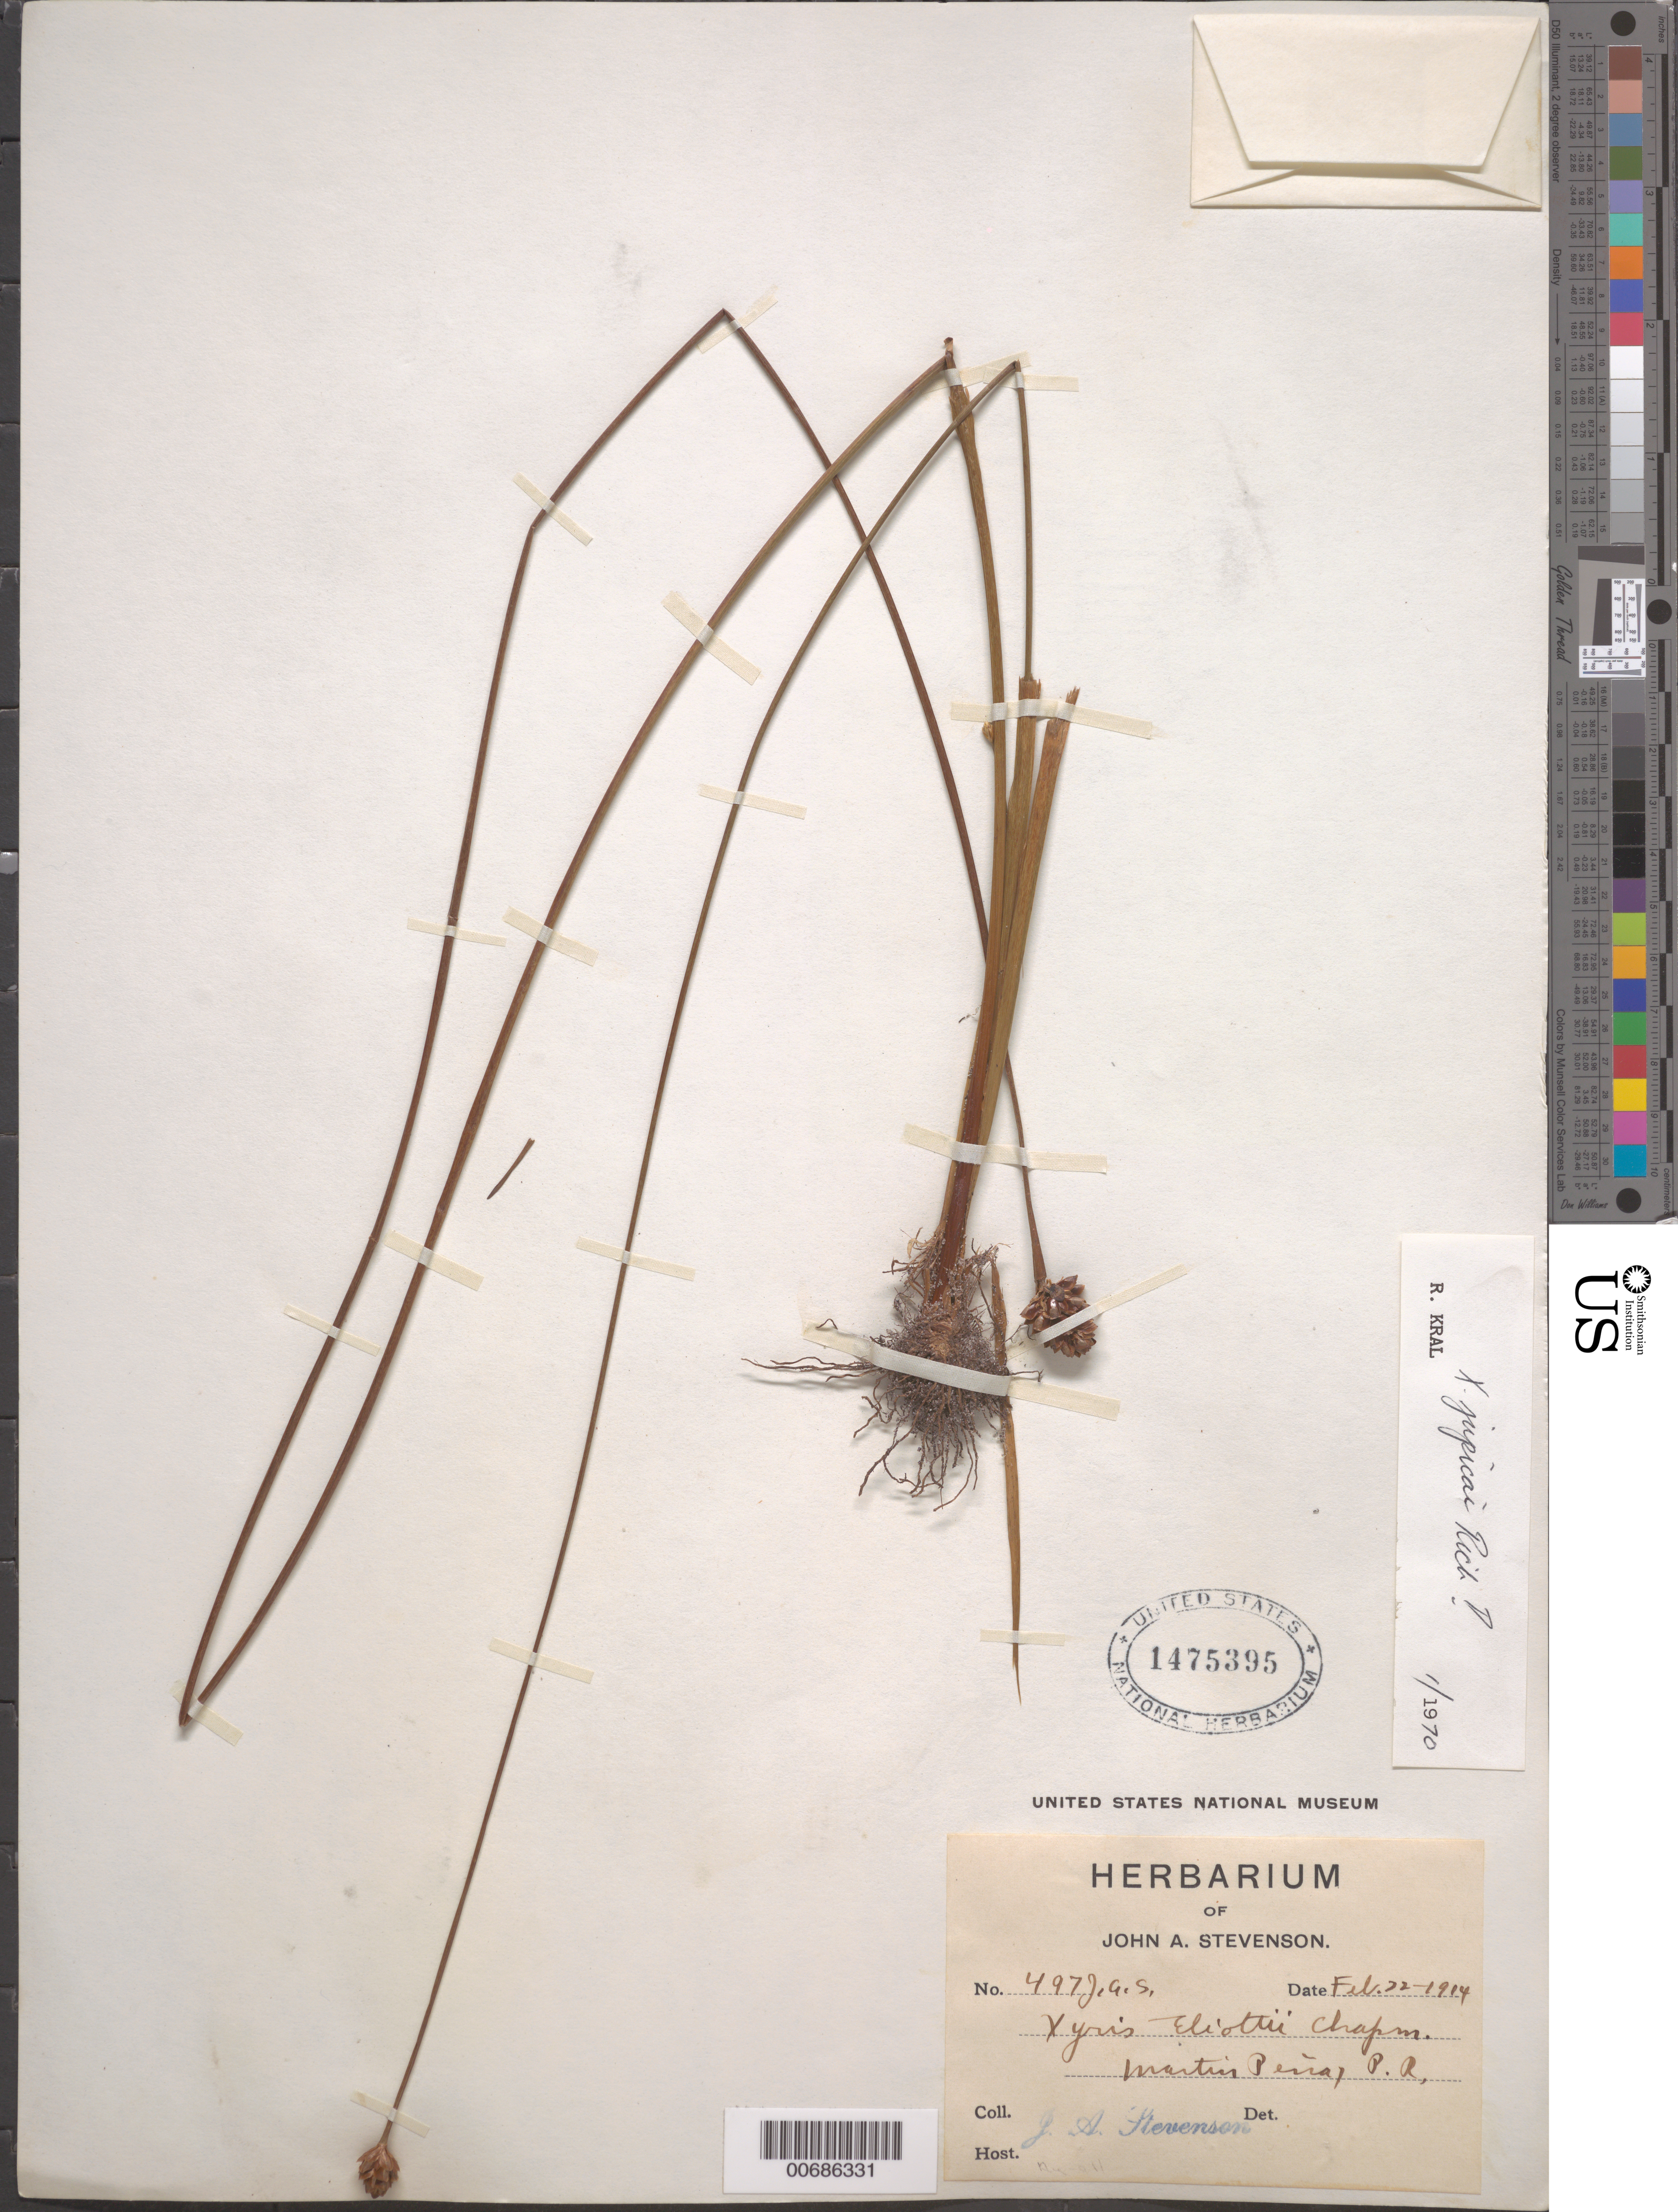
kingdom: Plantae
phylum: Tracheophyta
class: Liliopsida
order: Poales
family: Xyridaceae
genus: Xyris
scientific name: Xyris jupicai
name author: Rich.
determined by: Kral, Robert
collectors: J. Stevenson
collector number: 497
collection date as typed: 22 Feb 1914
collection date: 1914-02-22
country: Puerto Rico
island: Greater Antilles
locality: Martin Perra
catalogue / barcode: US 1475395